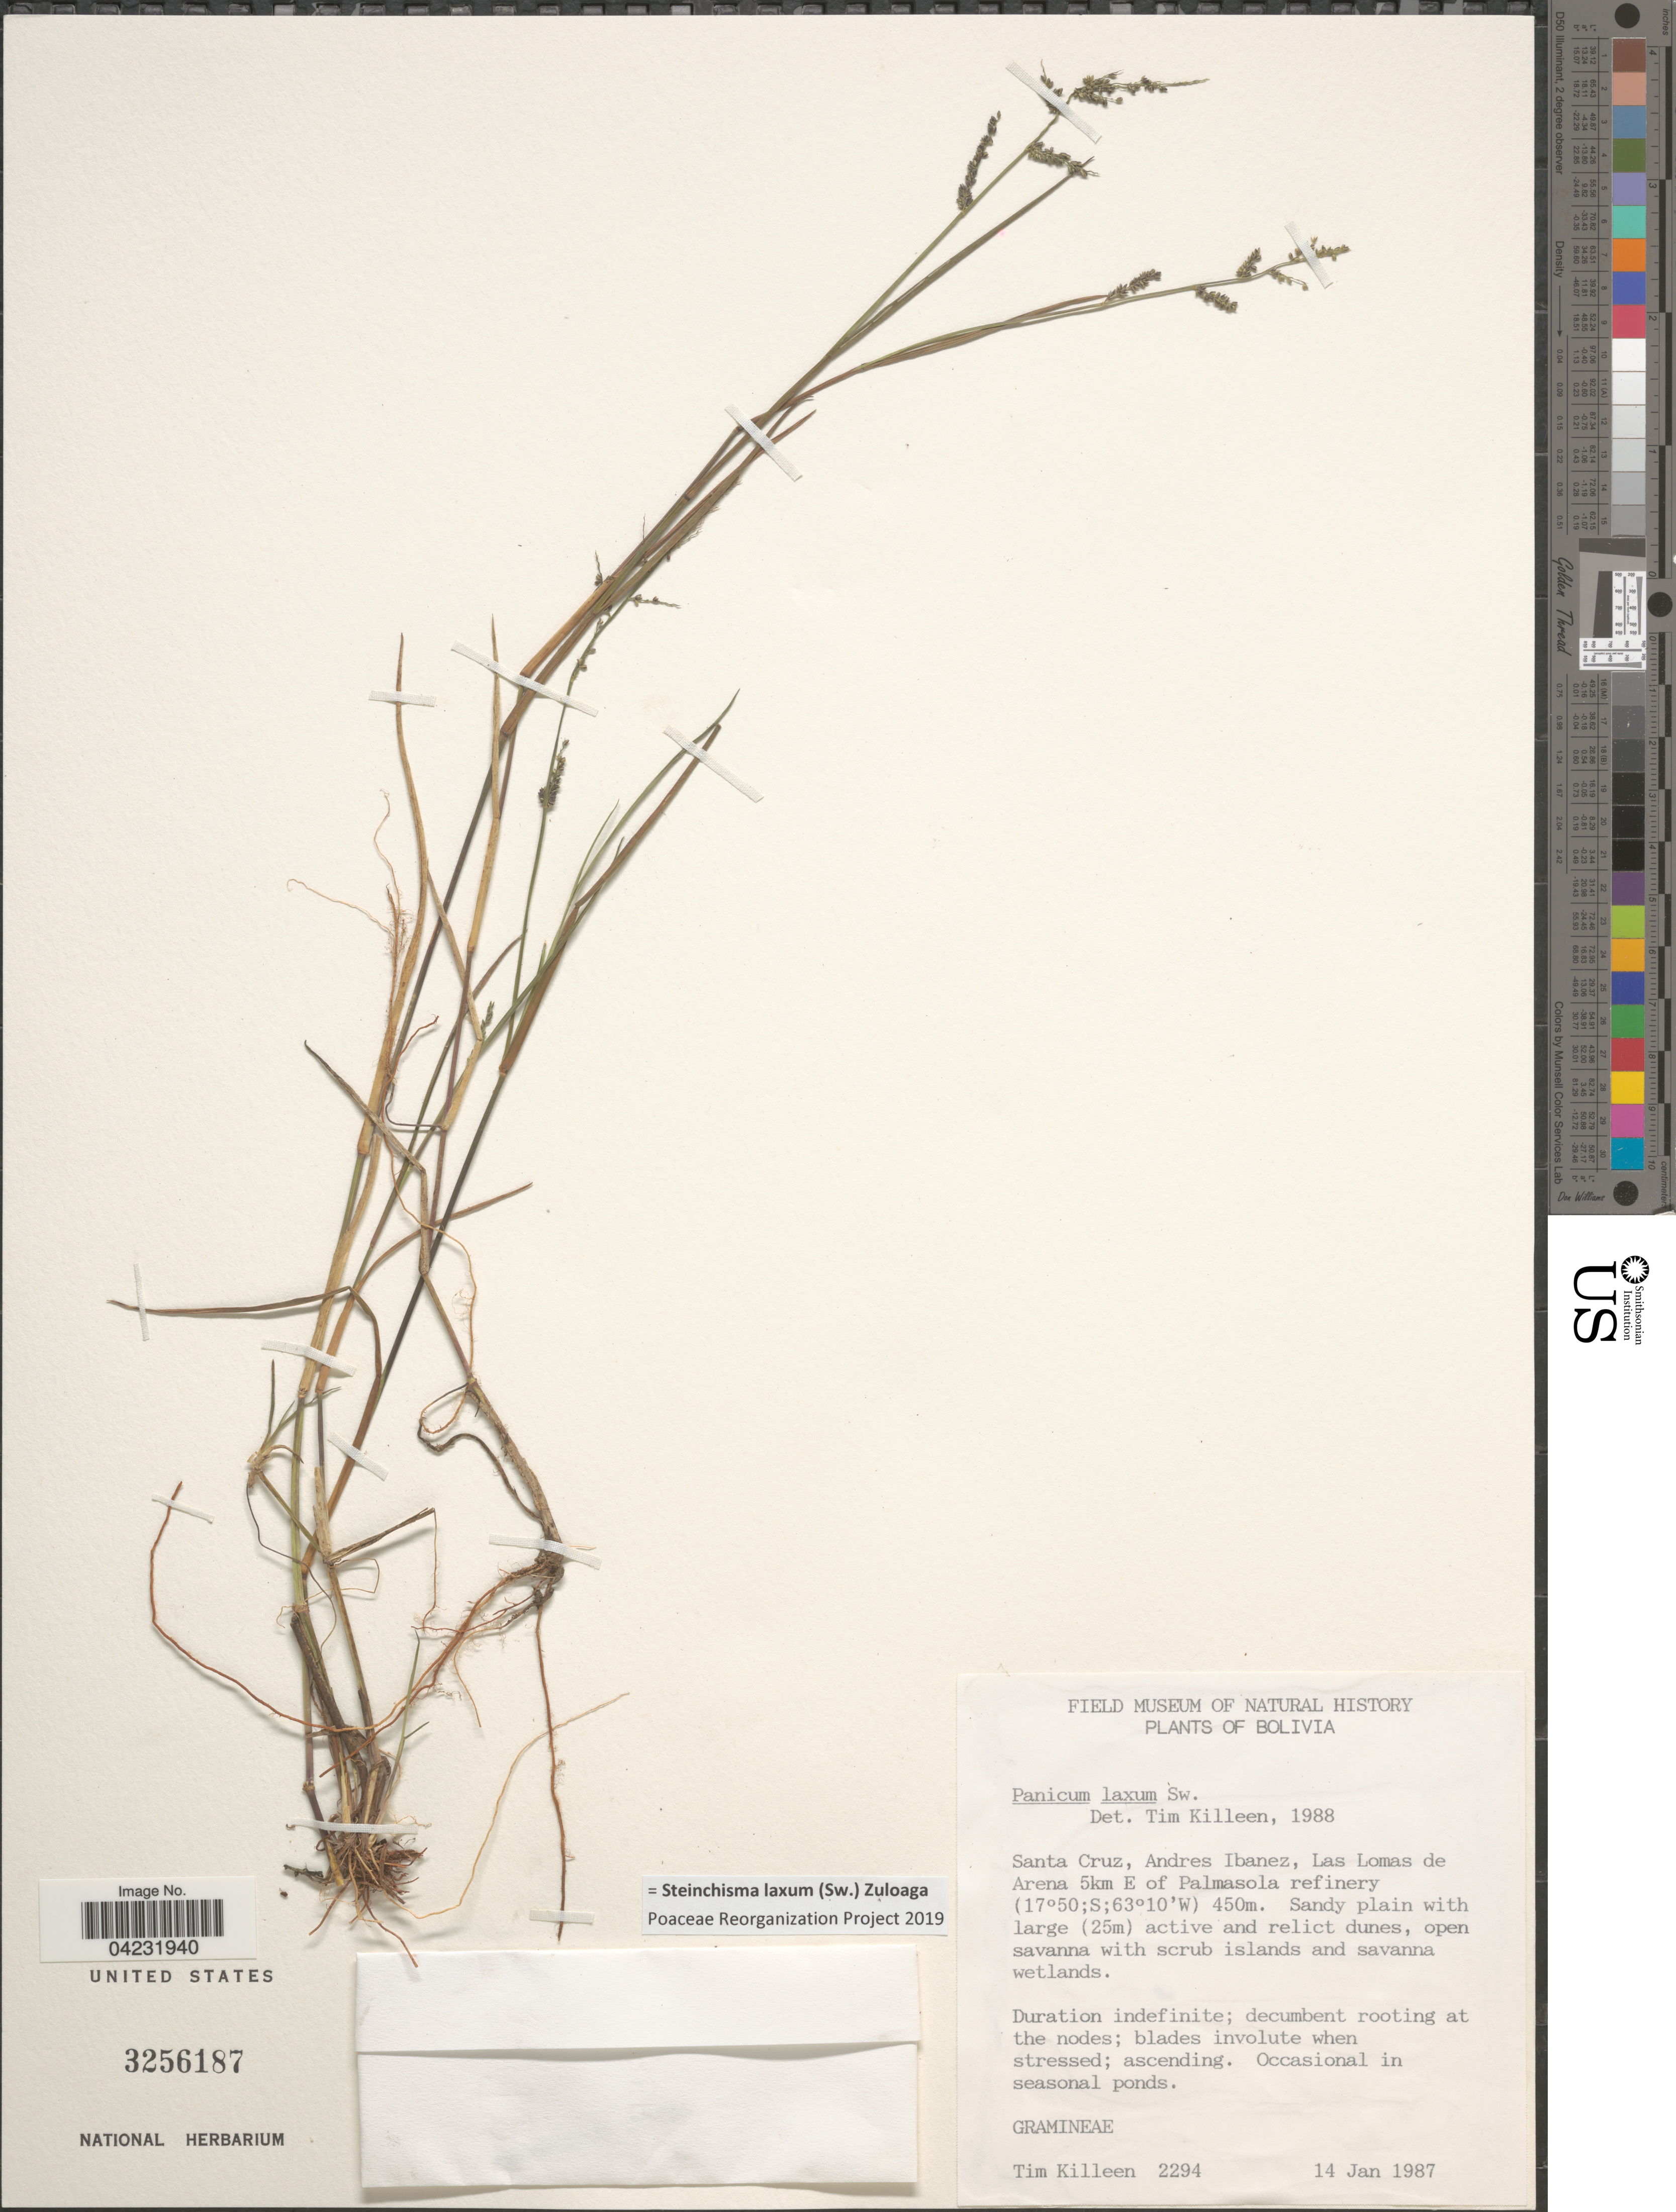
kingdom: Plantae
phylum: Tracheophyta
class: Liliopsida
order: Poales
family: Poaceae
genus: Steinchisma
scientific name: Steinchisma laxum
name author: (Sw.) Zuloaga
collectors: T. J. Killeen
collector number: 2294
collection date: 1987-01-14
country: Bolivia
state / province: Santa Cruz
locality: Andres Ibanez, Las Lomas de Arena 5km E of Palmasola refinery.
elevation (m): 450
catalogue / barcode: US 3256187